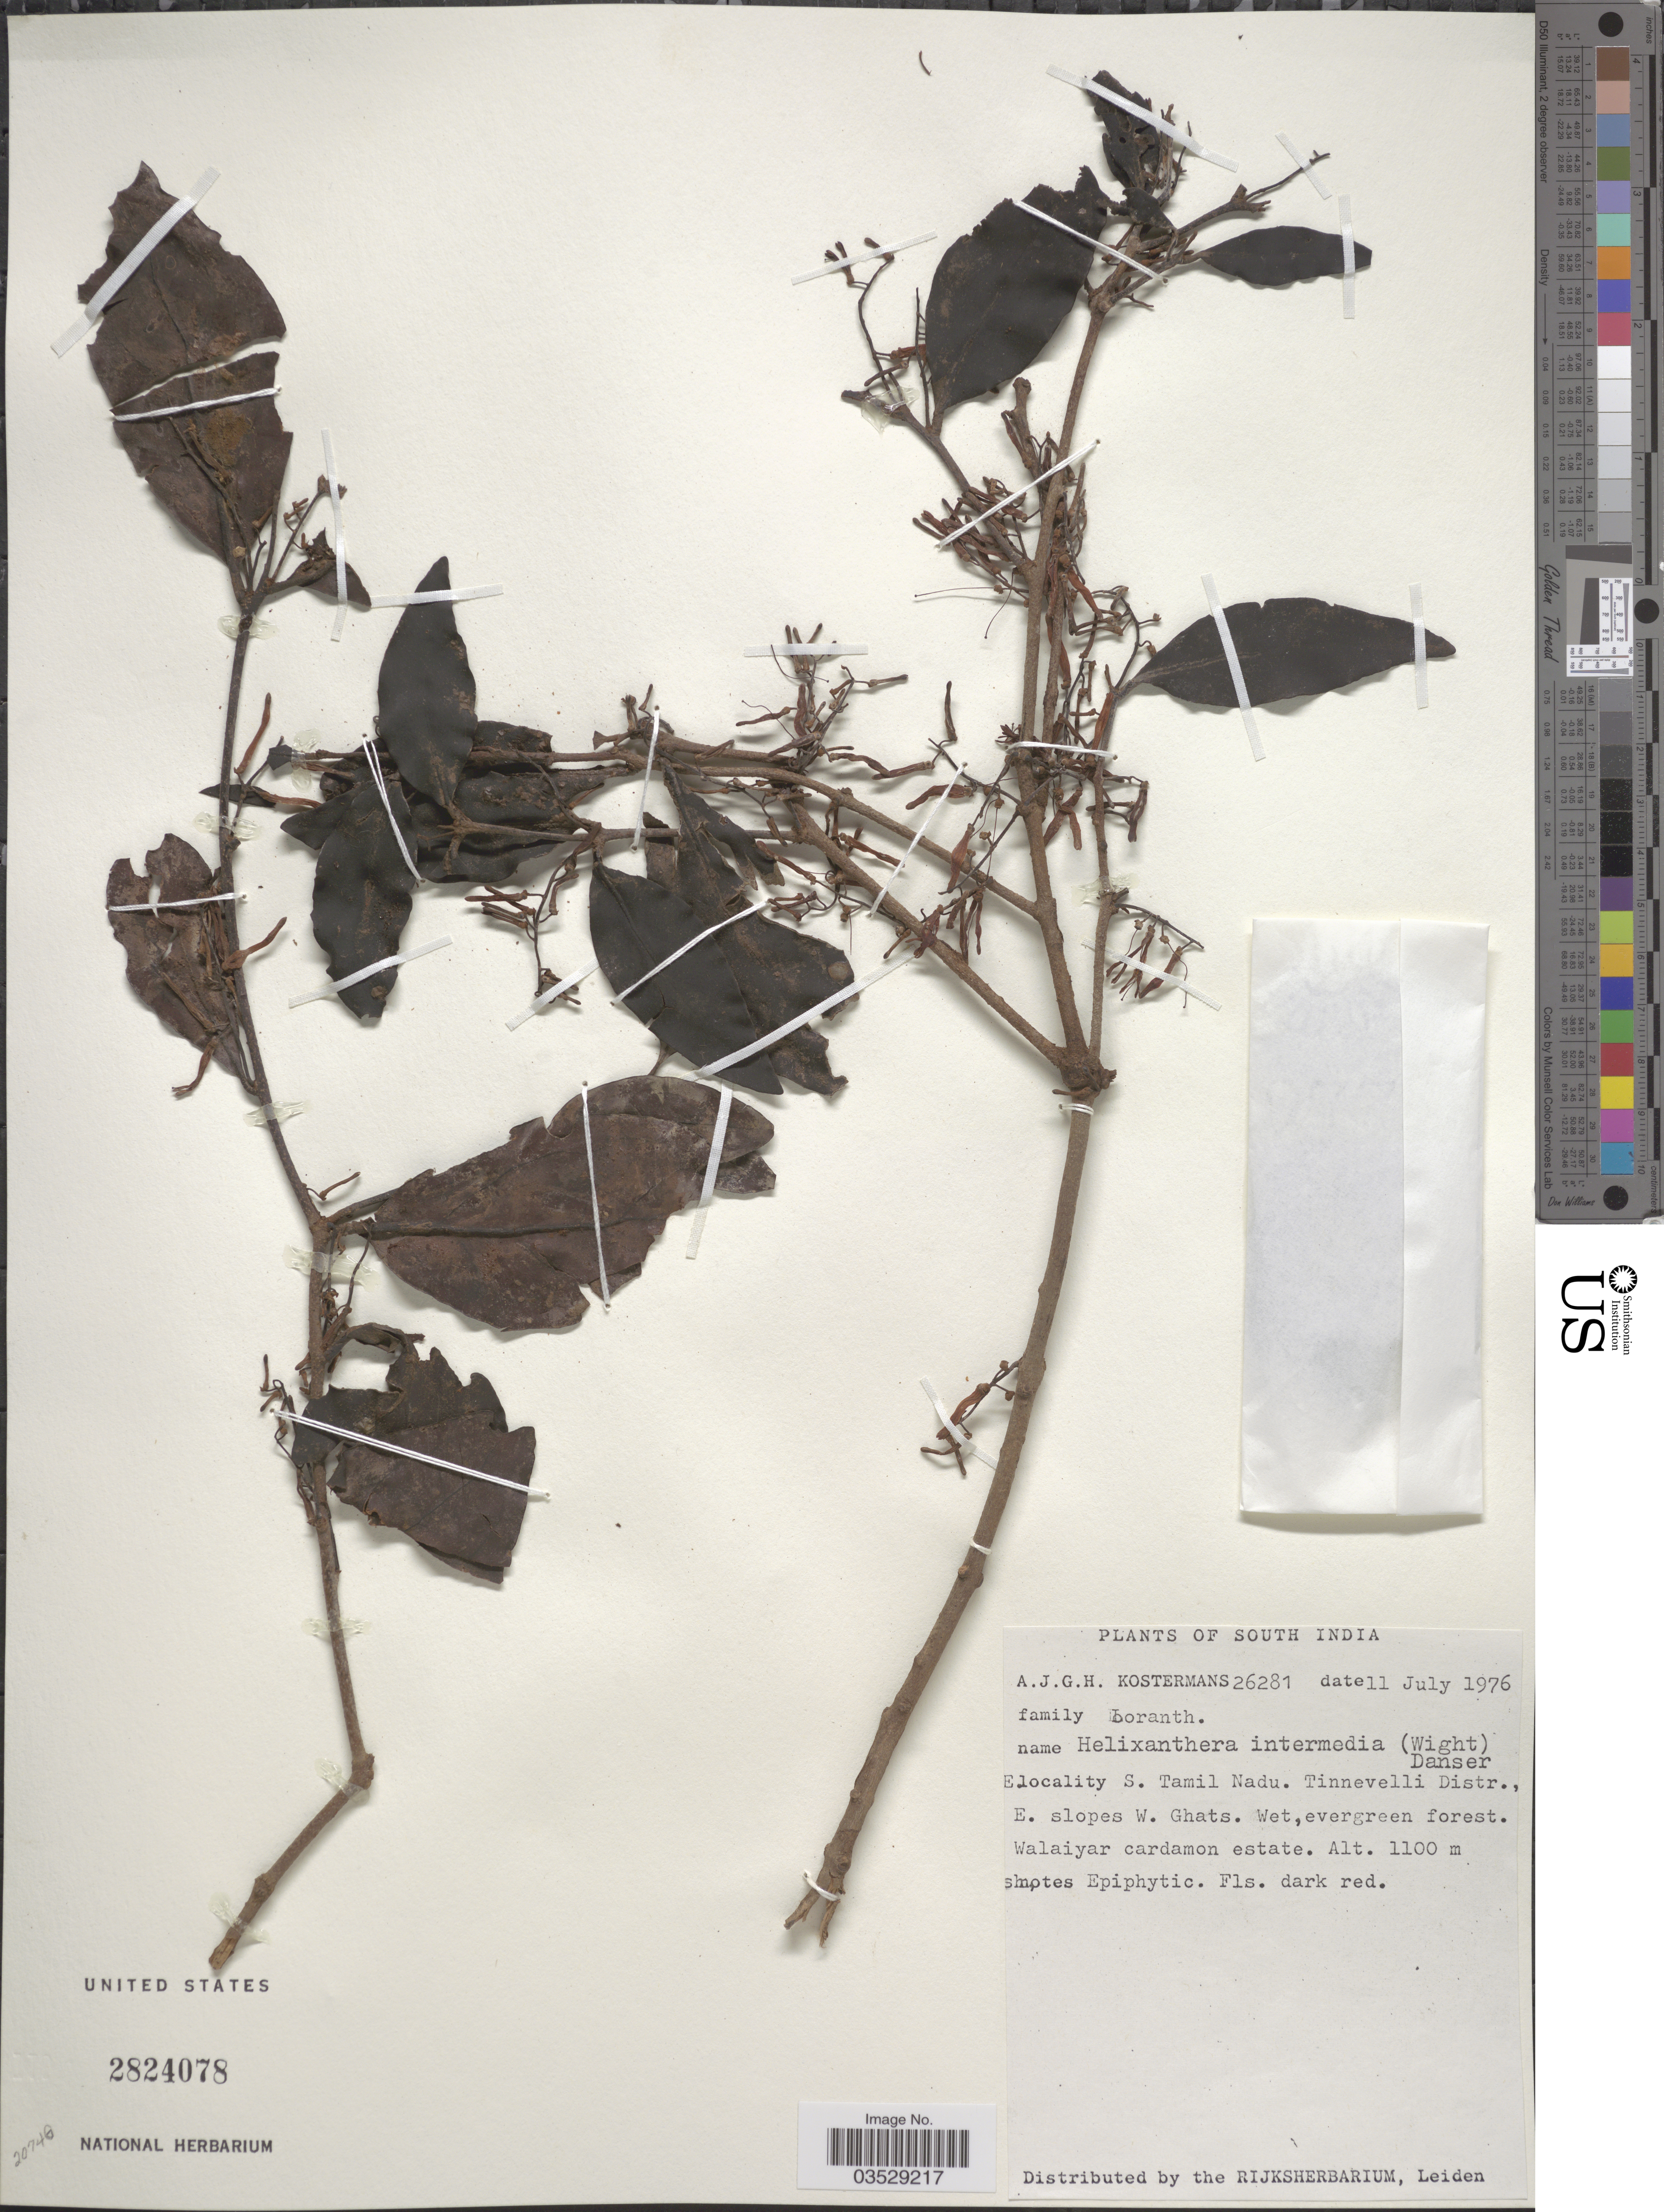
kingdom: Plantae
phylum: Tracheophyta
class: Magnoliopsida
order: Santalales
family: Loranthaceae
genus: Helixanthera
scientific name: Helixanthera intermedia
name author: Danser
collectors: A. J. G. Kostermans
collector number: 26281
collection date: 1976-07-11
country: India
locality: South India. S. Tamil Nadu. Tinnevelli Distr., E. slopes W. Ghats.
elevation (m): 1100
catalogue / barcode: US 2824078